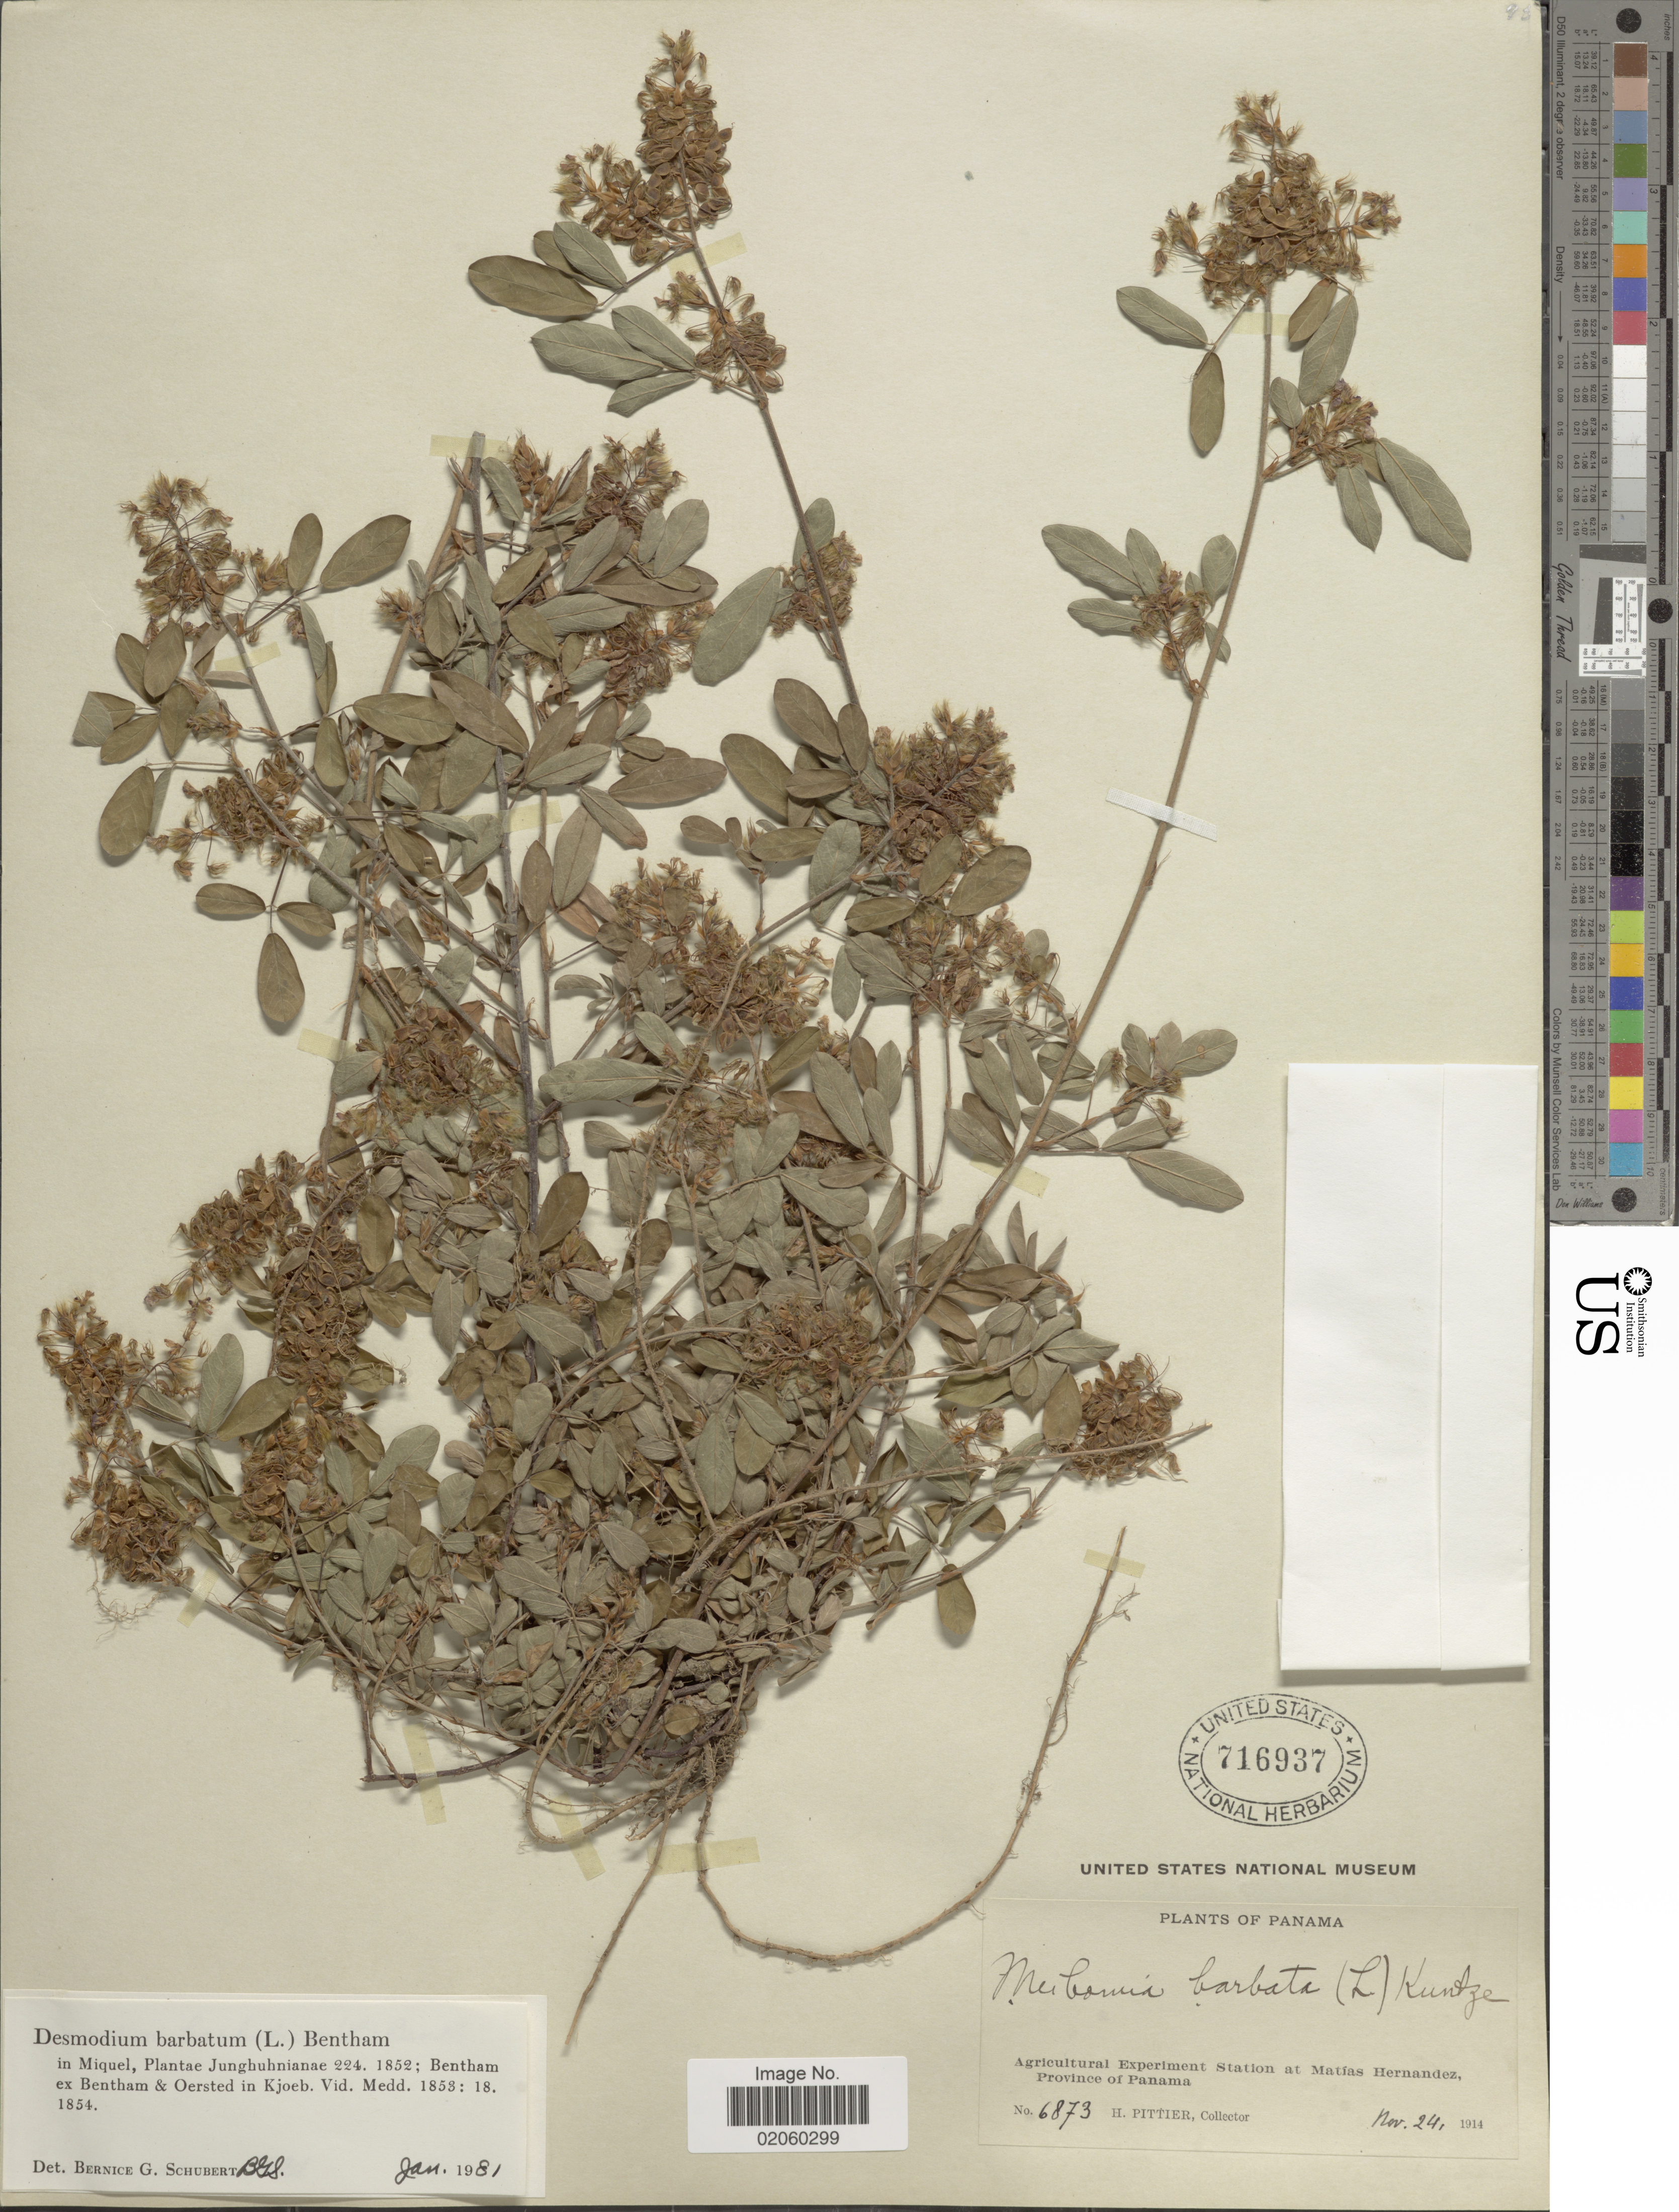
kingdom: Plantae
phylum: Tracheophyta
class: Magnoliopsida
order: Fabales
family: Fabaceae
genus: Grona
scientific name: Grona barbata var. barbata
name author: (L.) H. Ohashi & K. Ohashi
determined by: Strong, Mark T., (BOT), Smithsonian Institution - National Museum of Natural History (UNITED STATES)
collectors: H. F. Pittier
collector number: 3873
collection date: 1914-11-24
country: Panama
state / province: Panamá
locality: Agricultural Station at Matias Hernandez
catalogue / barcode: US 716937